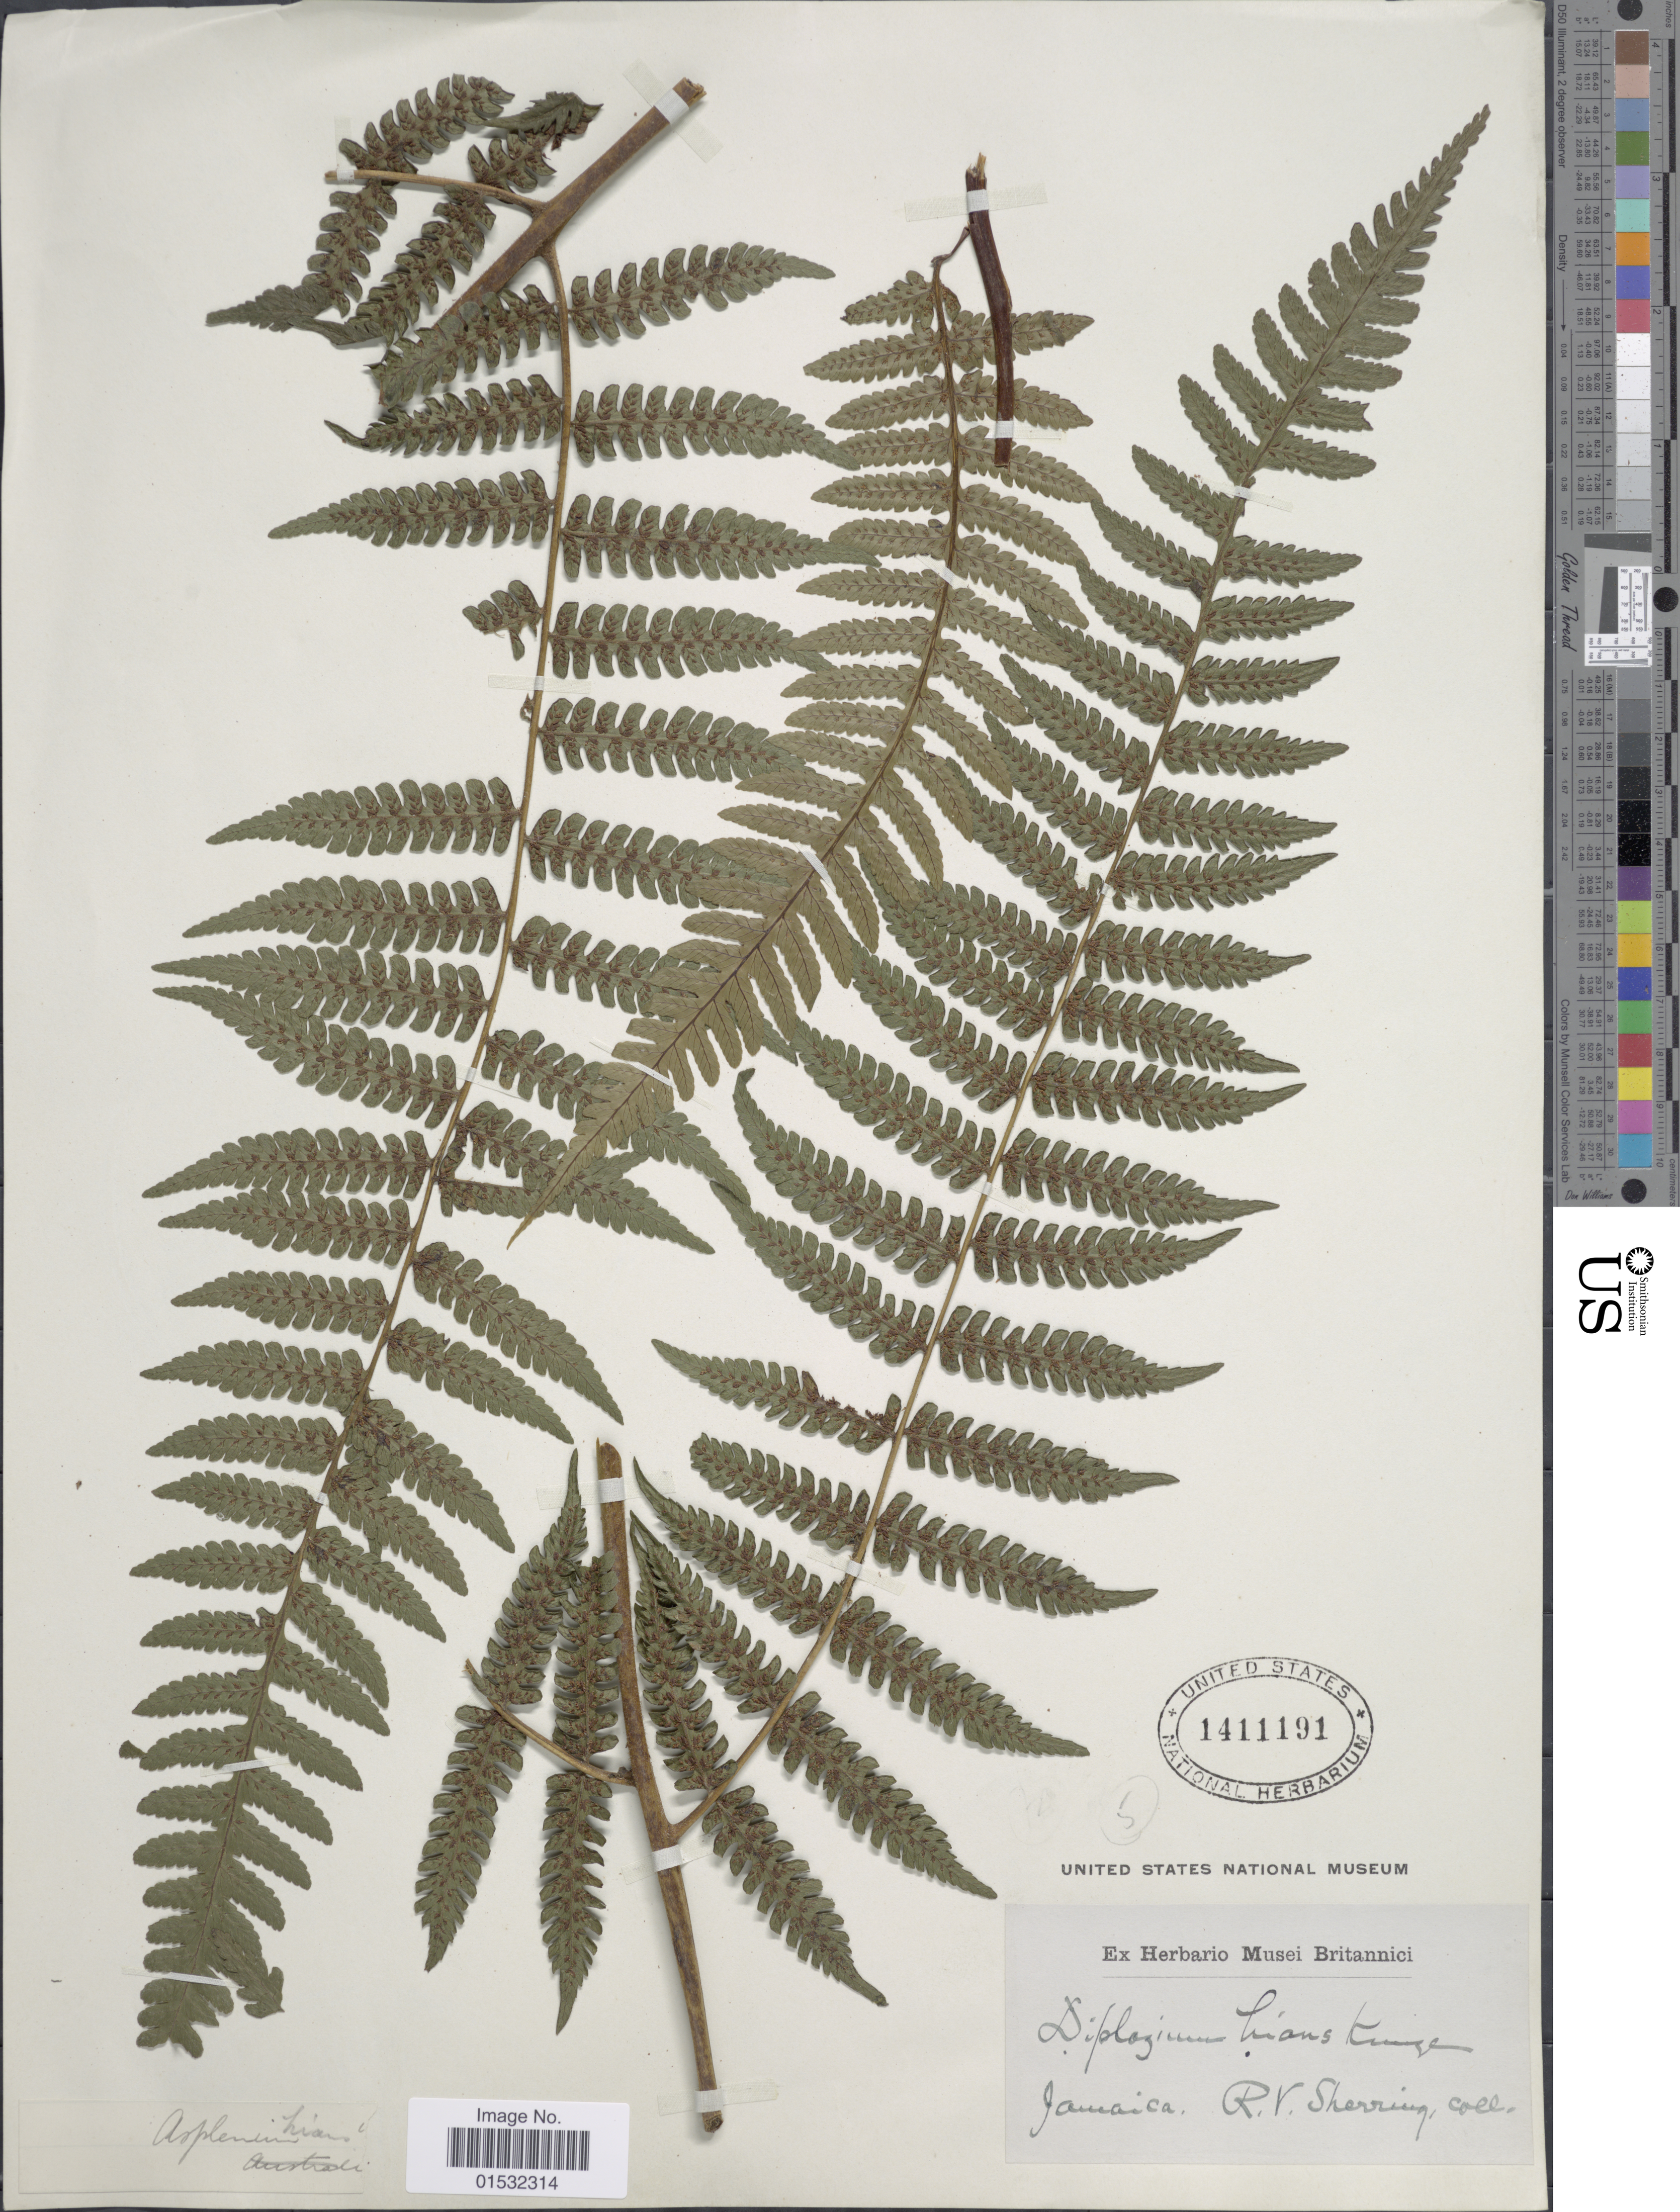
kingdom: Plantae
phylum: Tracheophyta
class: Polypodiopsida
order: Polypodiales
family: Athyriaceae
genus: Diplazium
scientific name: Diplazium fuertesii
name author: Brause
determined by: Sánchez, C.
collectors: R. Sherring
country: Jamaica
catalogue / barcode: US 1411191